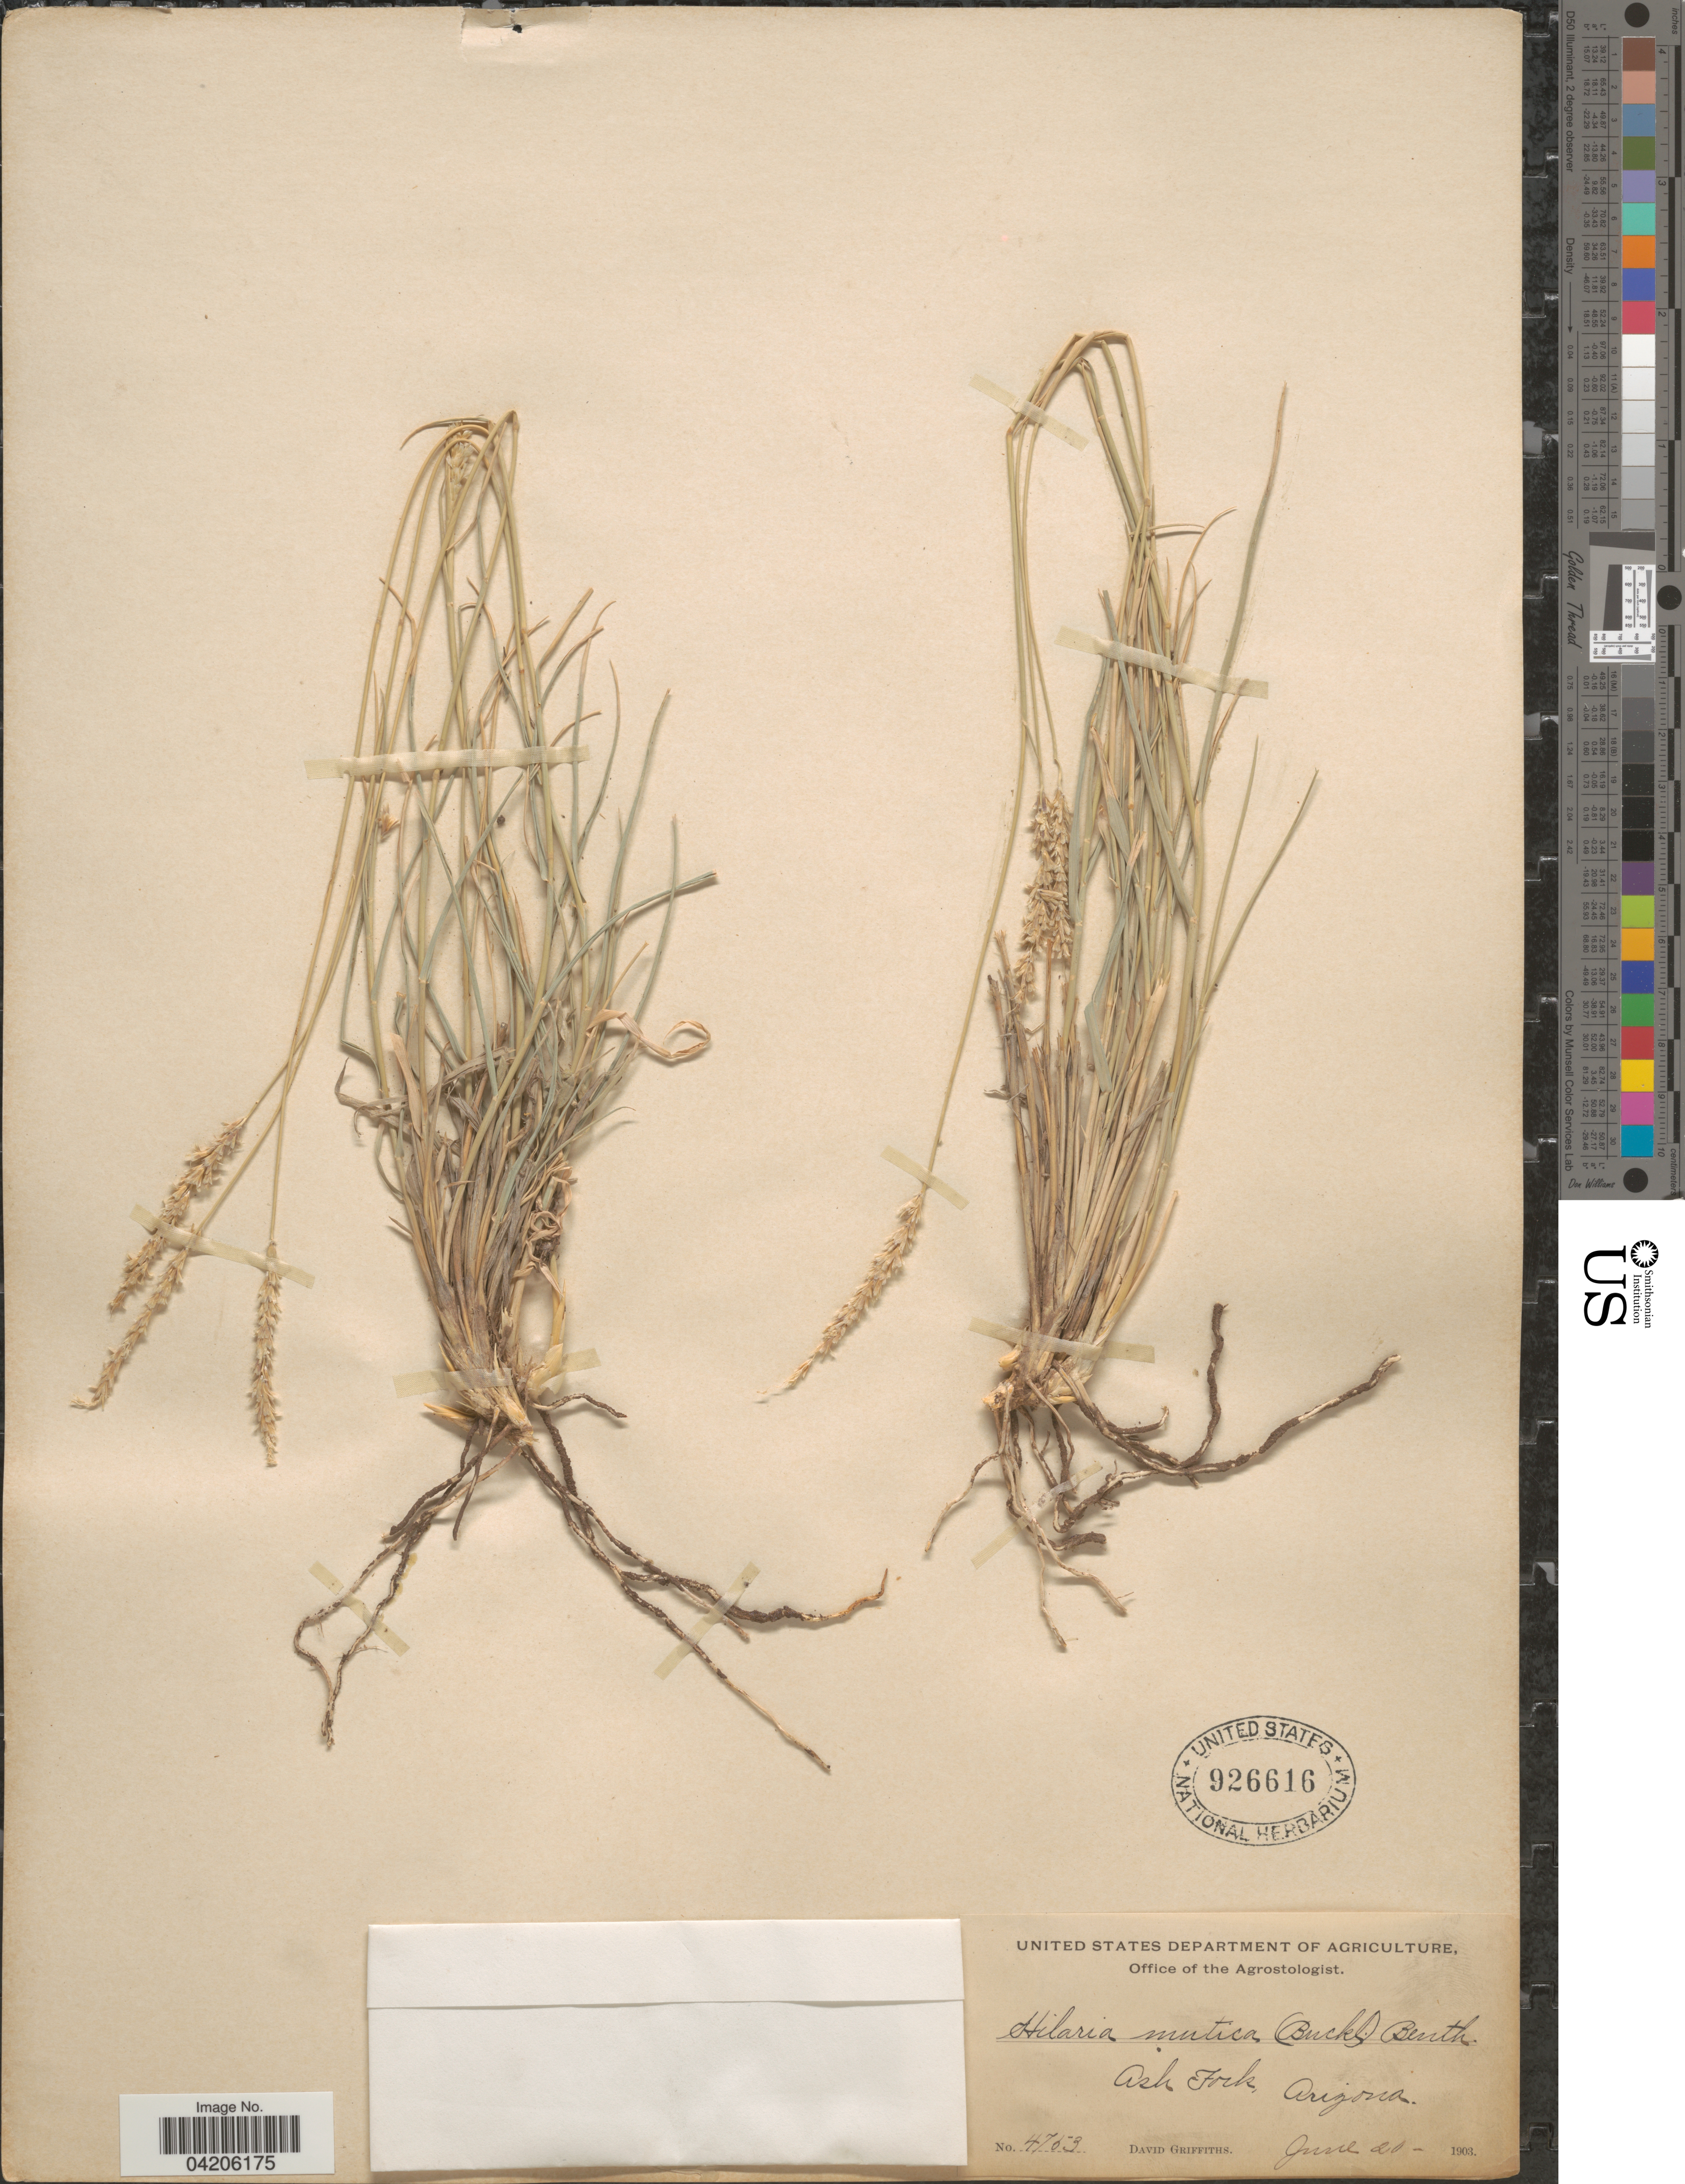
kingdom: Plantae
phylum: Tracheophyta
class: Liliopsida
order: Poales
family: Poaceae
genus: Hilaria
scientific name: Hilaria mutica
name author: (Buckley) Benth.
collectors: D. Griffiths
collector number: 4753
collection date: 1903-06-20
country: United States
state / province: Arizona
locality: Ash Fork.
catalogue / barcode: US 926616